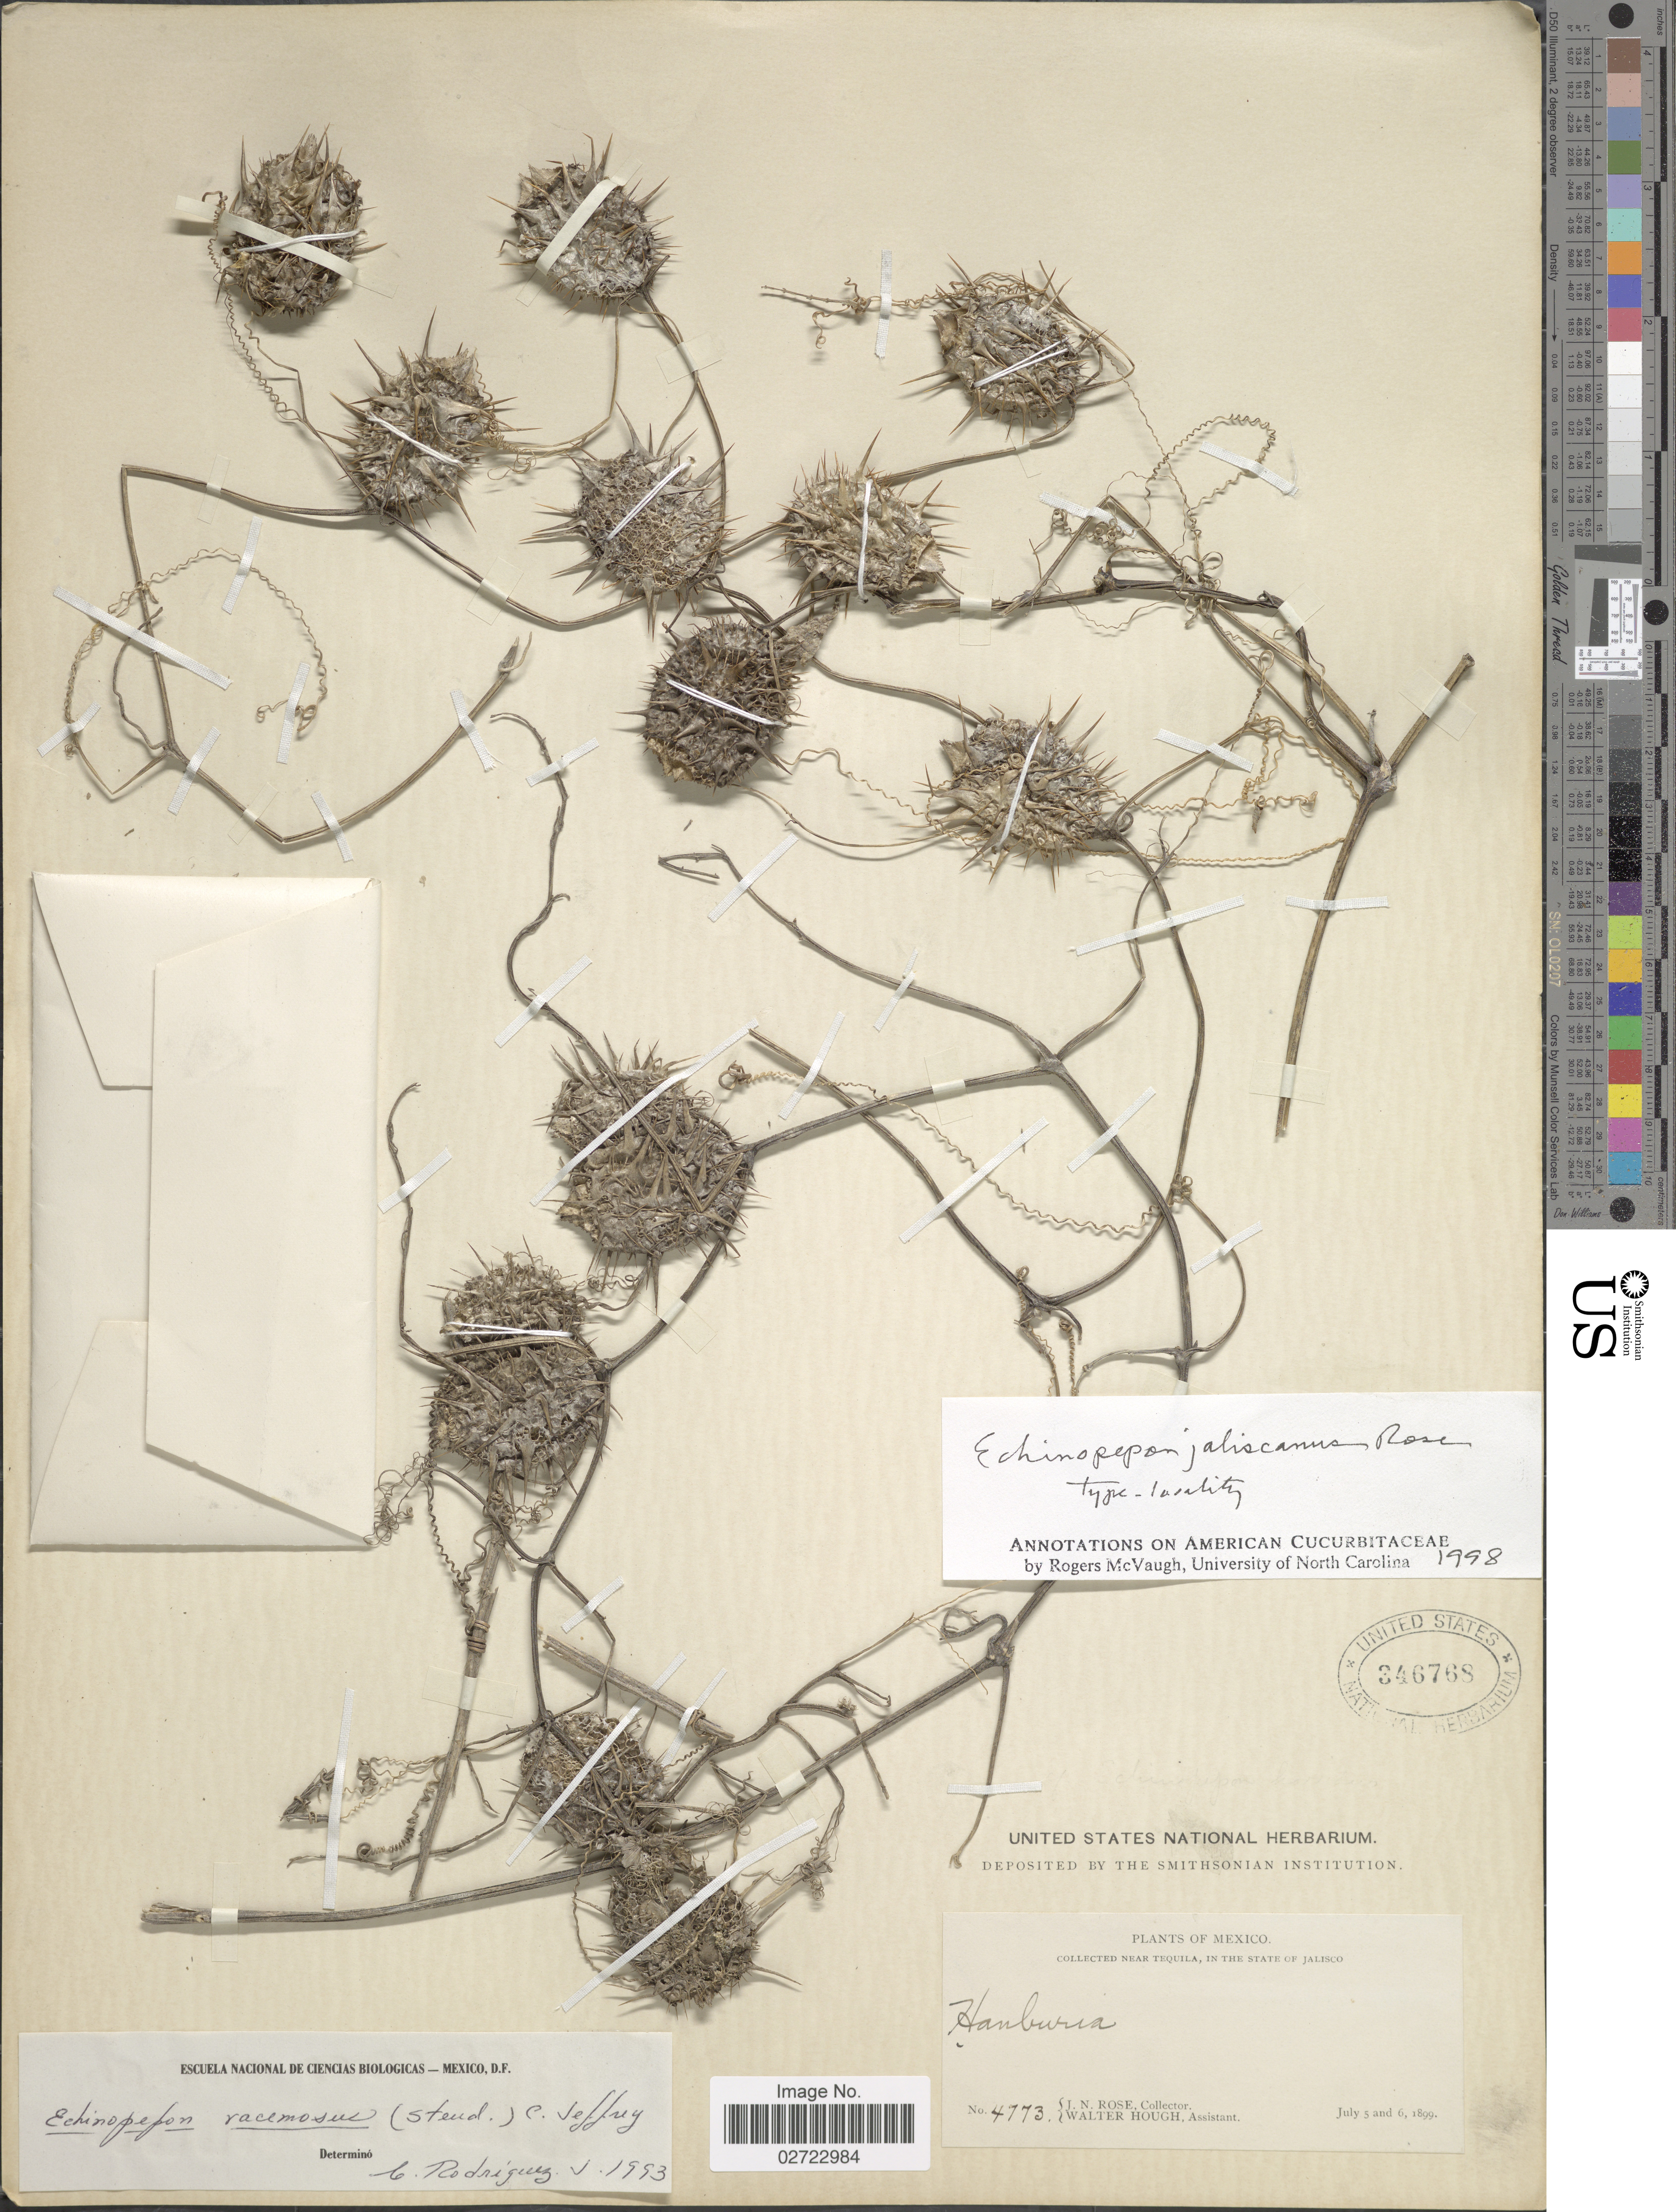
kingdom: Plantae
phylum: Tracheophyta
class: Magnoliopsida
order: Cucurbitales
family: Cucurbitaceae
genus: Echinopepon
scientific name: Echinopepon jaliscanus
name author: Rose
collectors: J. N. Rose & W. Hough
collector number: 4773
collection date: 1899-07-05/1899-07-06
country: Mexico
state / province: Jalisco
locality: Near Tequila.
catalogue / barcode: US 346768